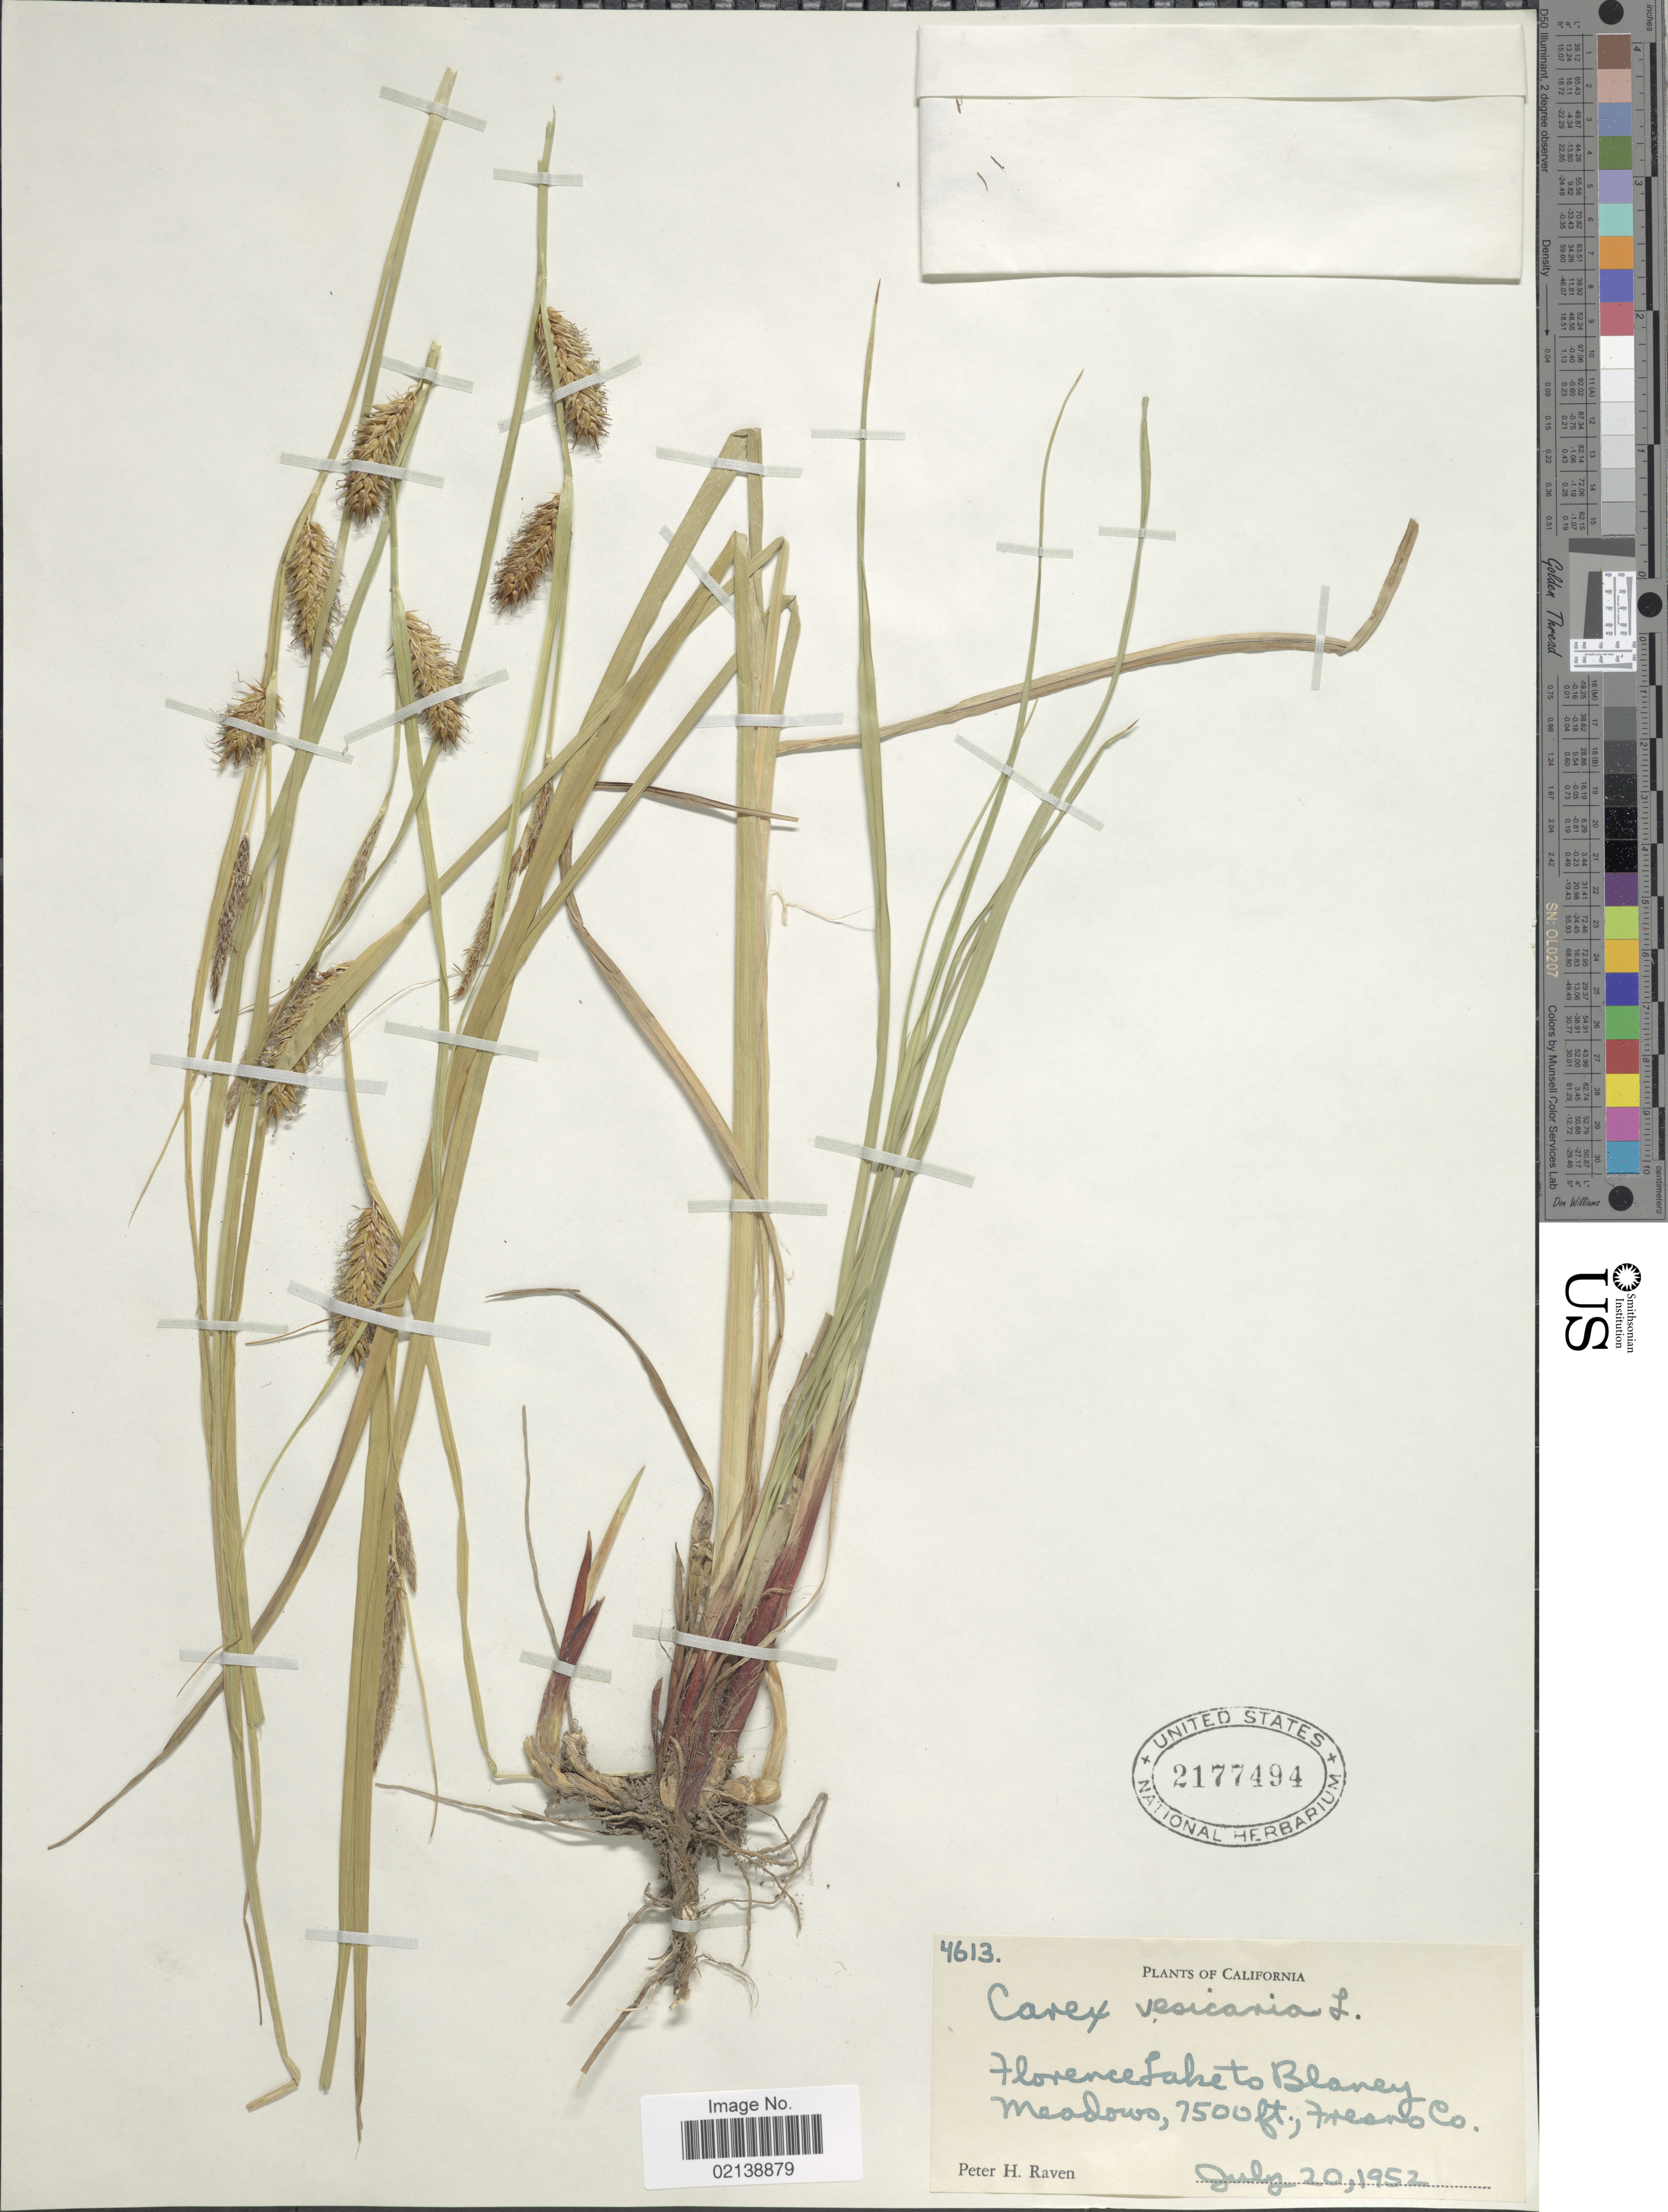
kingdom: Plantae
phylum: Tracheophyta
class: Liliopsida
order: Poales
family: Cyperaceae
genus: Carex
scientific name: Carex vesicaria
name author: L.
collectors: P. H. Raven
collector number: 4613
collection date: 1952-07-20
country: United States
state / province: California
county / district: Fresno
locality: Florence Lake to Blaney meadows, Fresno Co.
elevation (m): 2286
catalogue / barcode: US 2177494